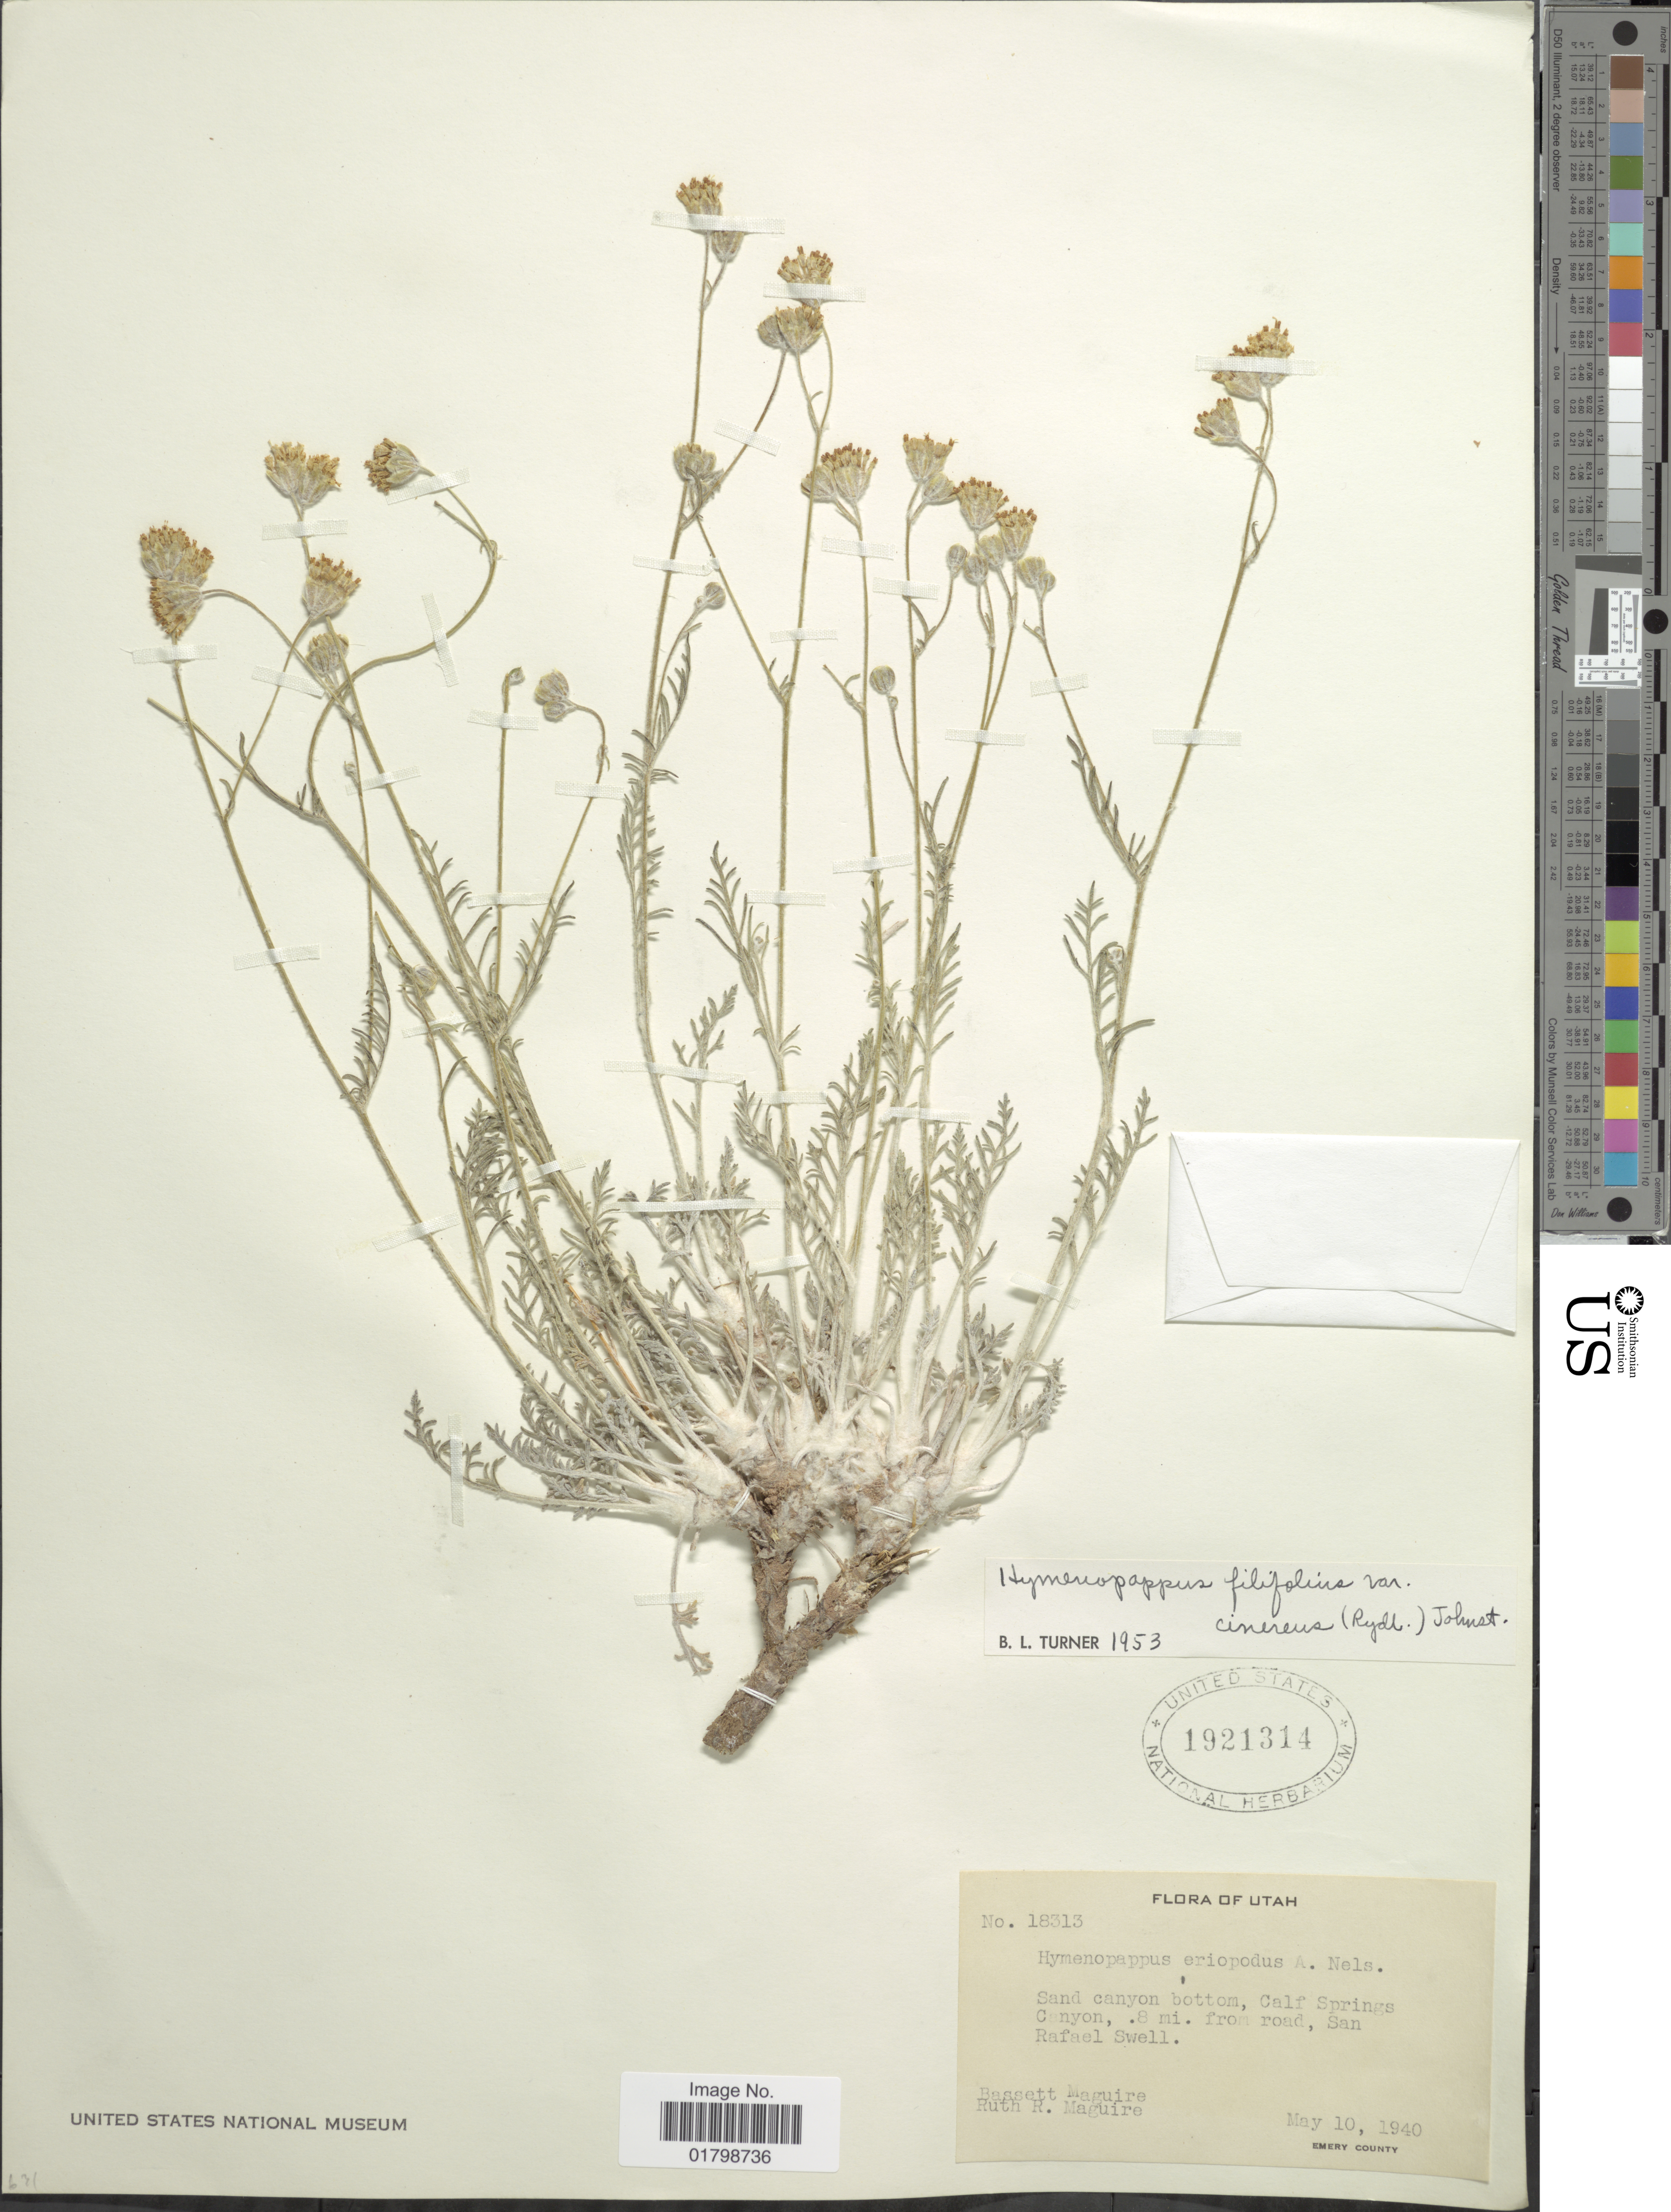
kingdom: Plantae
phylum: Tracheophyta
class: Magnoliopsida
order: Asterales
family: Asteraceae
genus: Hymenopappus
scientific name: Hymenopappus filifolius var. cinereus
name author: (Rydb.) I.M. Johnst.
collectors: B. Maguire & R. R. Maguire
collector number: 18313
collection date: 1940-05-10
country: United States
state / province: Utah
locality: Calf Springs Canyon., 8 mi. from road, San Rafael Swell, Emery County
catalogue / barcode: US 1921314